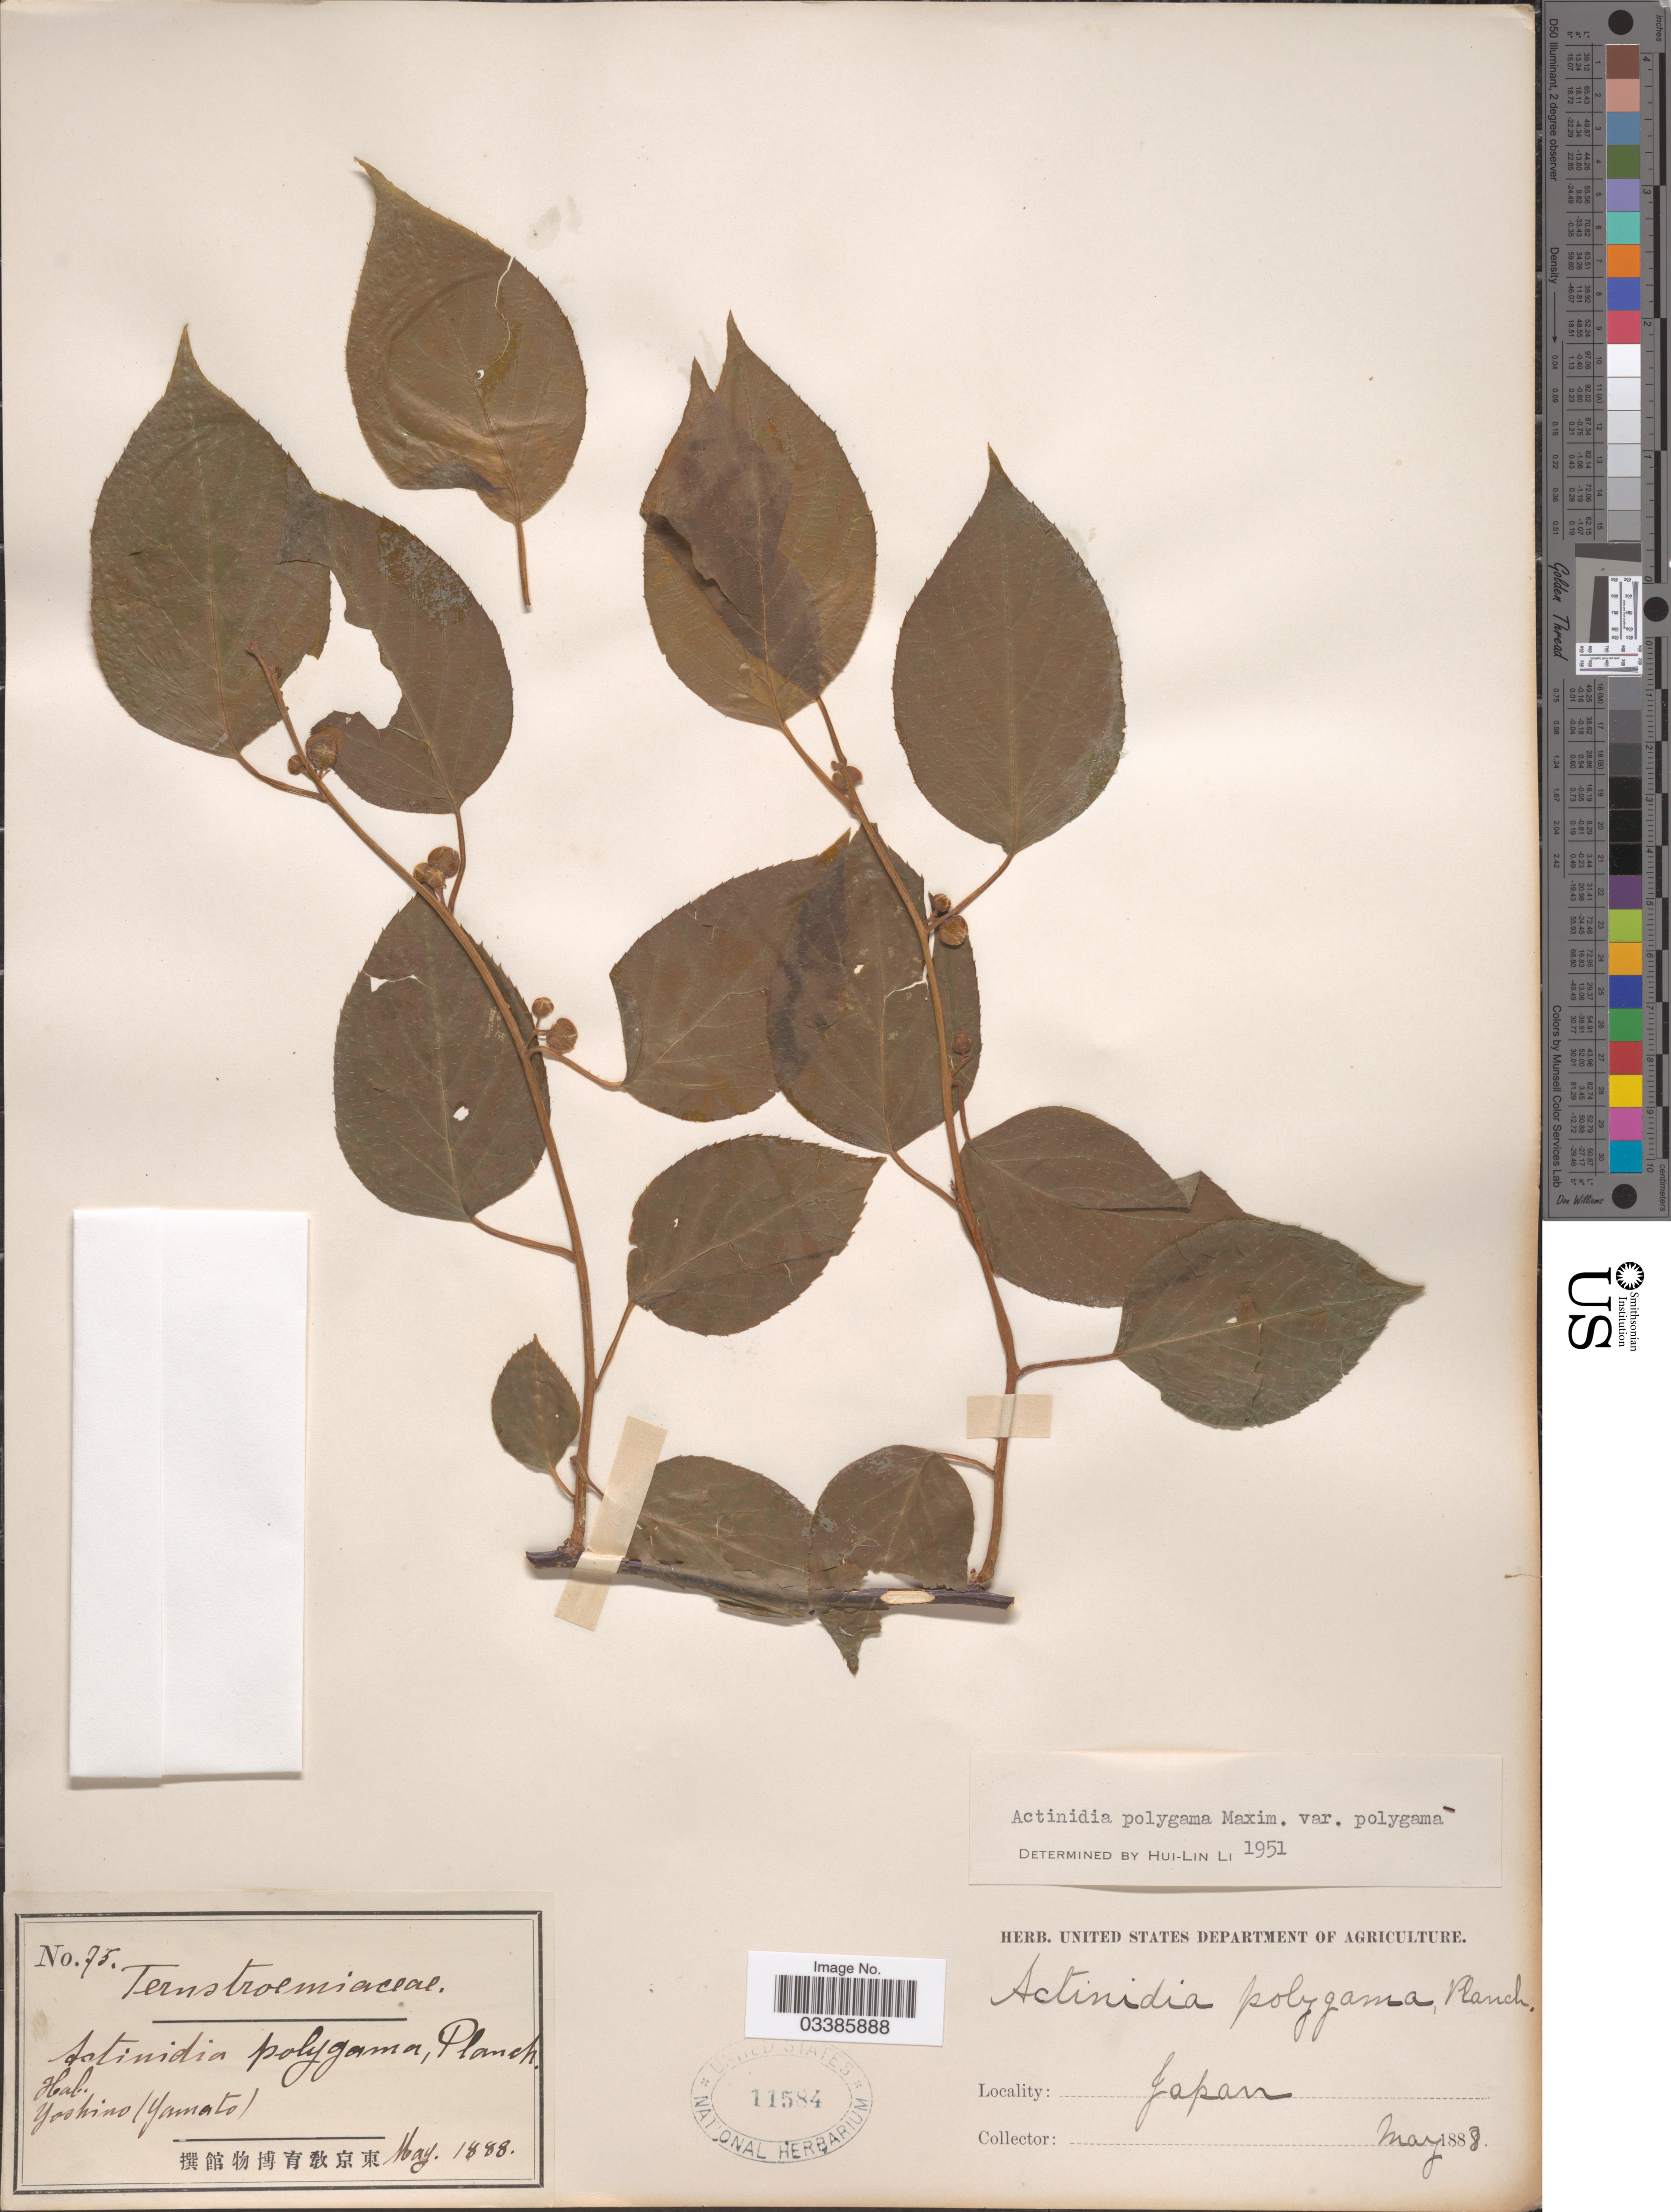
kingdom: Plantae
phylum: Tracheophyta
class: Magnoliopsida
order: Ericales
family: Actinidiaceae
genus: Actinidia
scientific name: Actinidia polygama var. polygama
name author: (Siebold & Zucc.) Planch. ex Maxim.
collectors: ex herb. U. S. Department of Agriculture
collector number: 75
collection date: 1888-05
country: Japan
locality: Yoshino (Yamato).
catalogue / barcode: US 11584